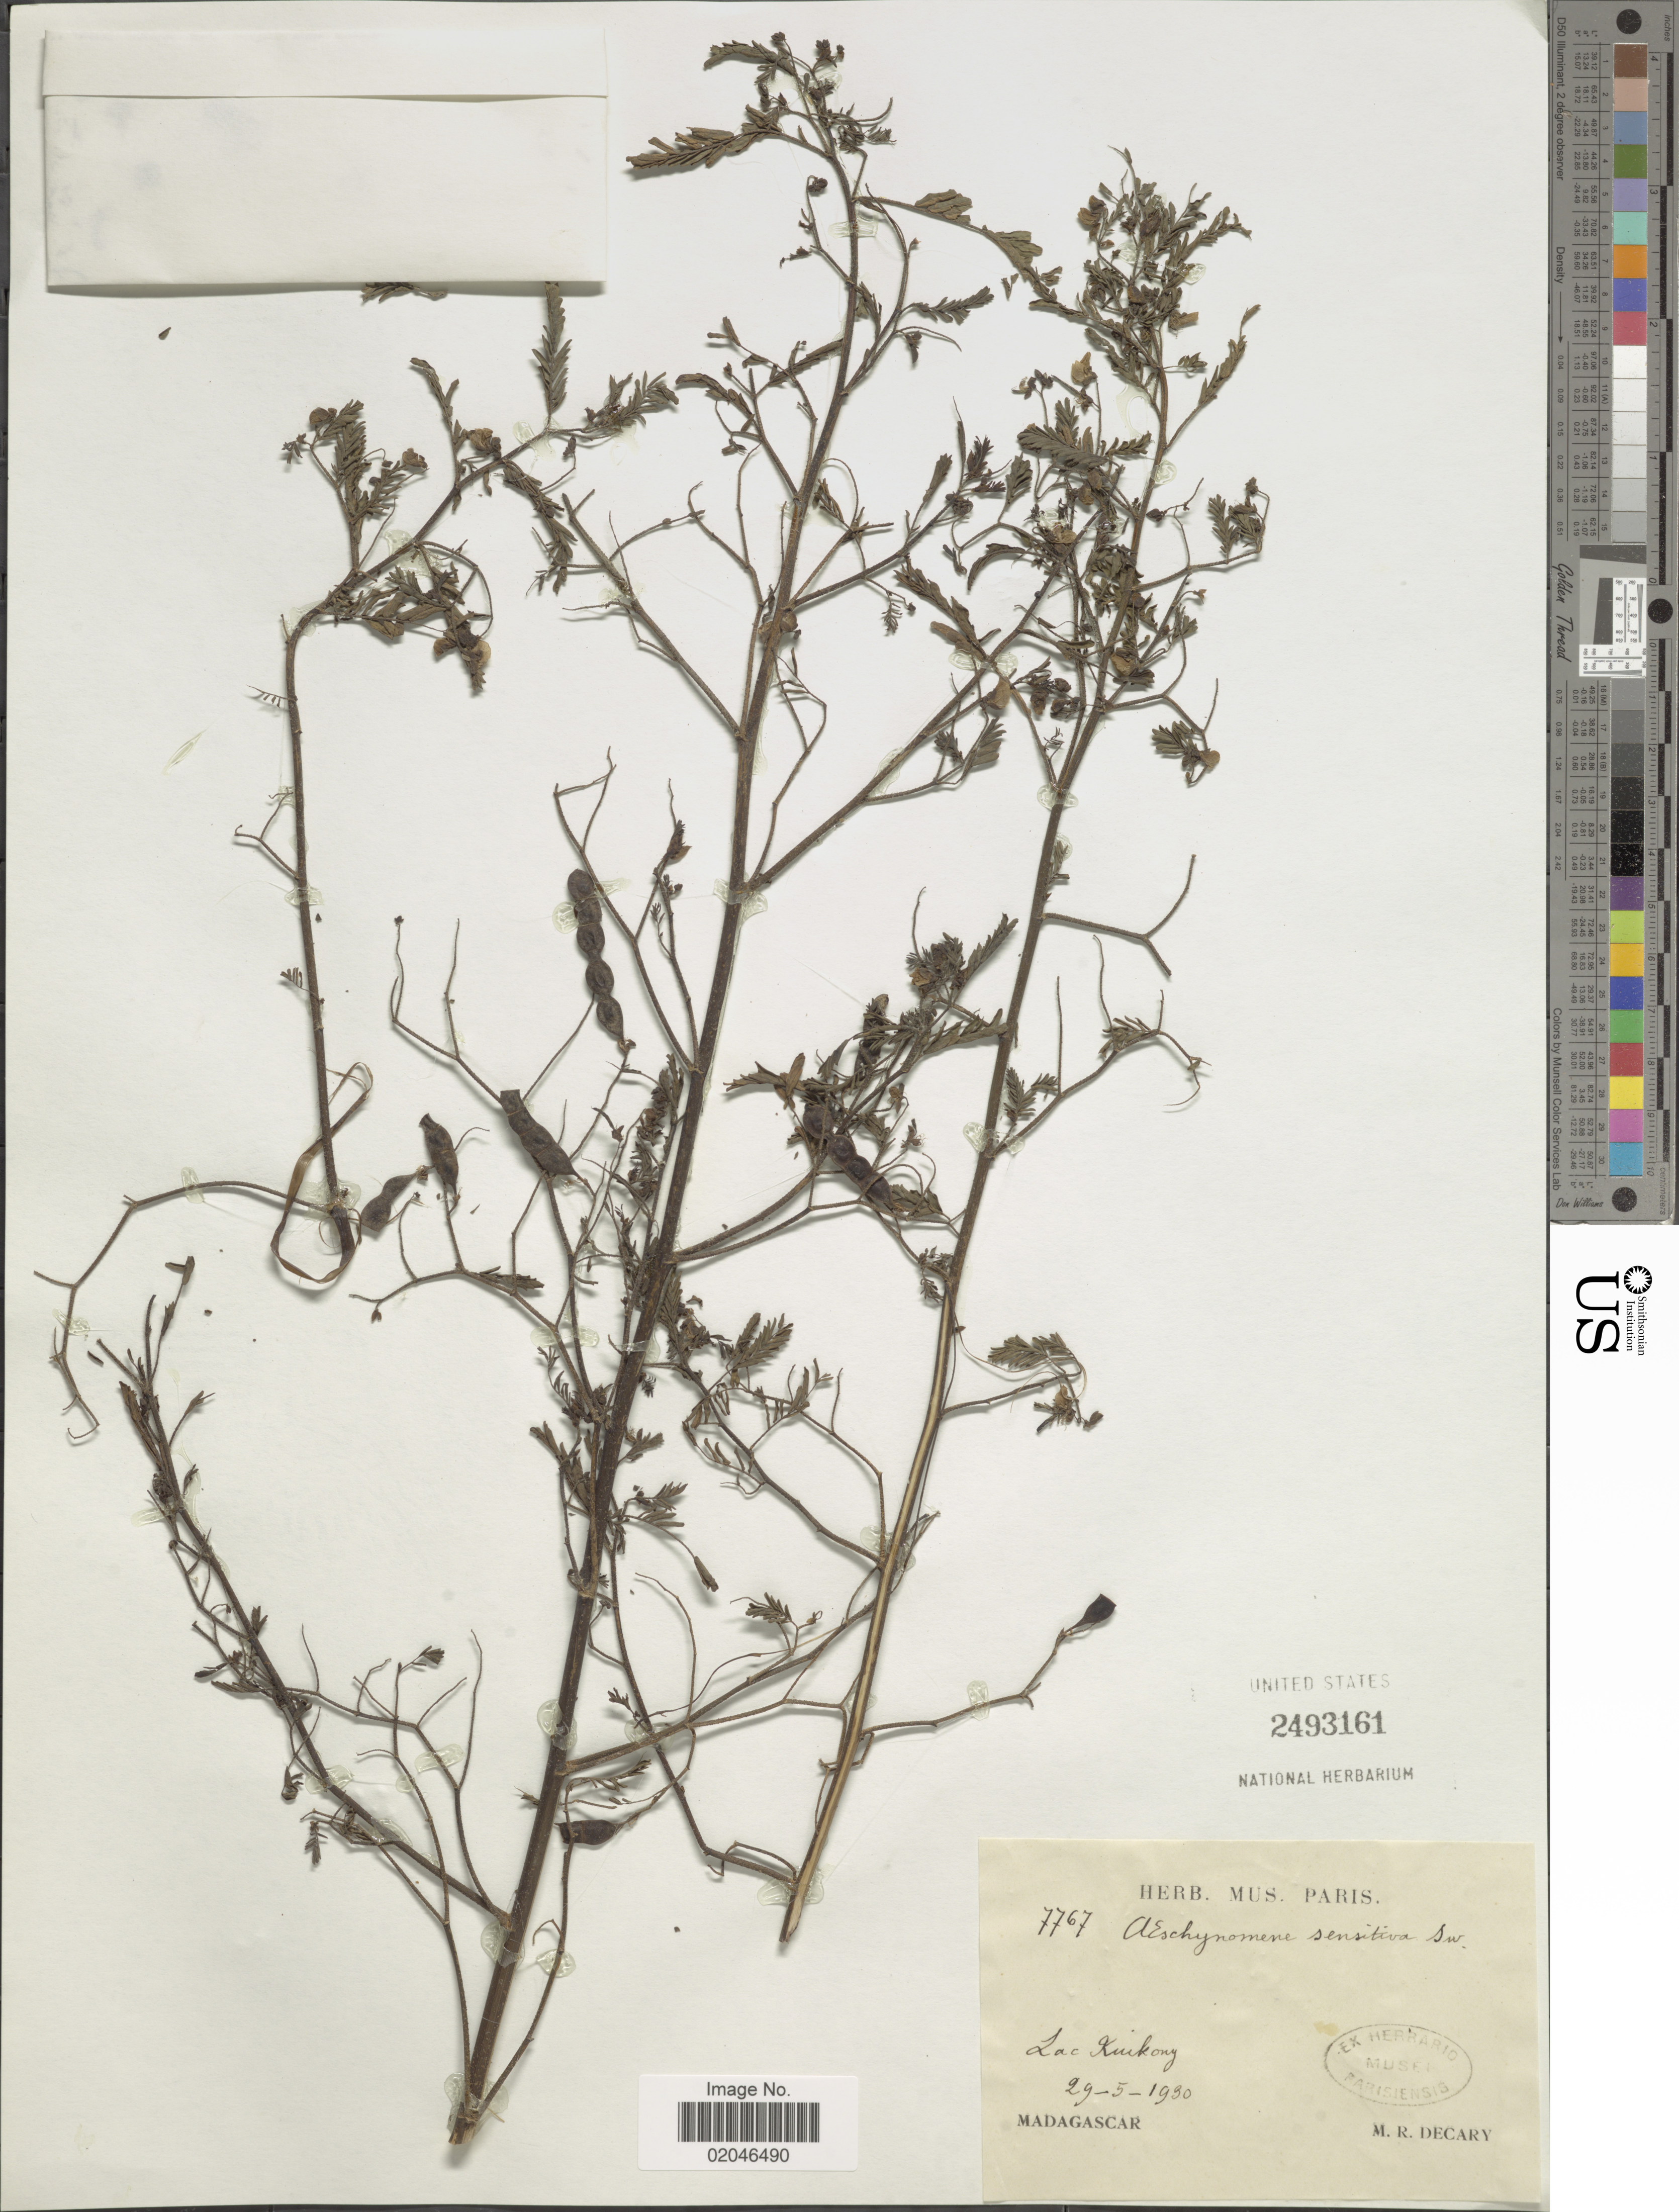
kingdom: Plantae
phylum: Tracheophyta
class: Magnoliopsida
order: Fabales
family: Fabaceae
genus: Aeschynomene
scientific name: Aeschynomene sensitiva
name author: Sw.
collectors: R. Decary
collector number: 7767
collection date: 1930-05-29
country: Madagascar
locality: Lac Kuikong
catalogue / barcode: US 2493161